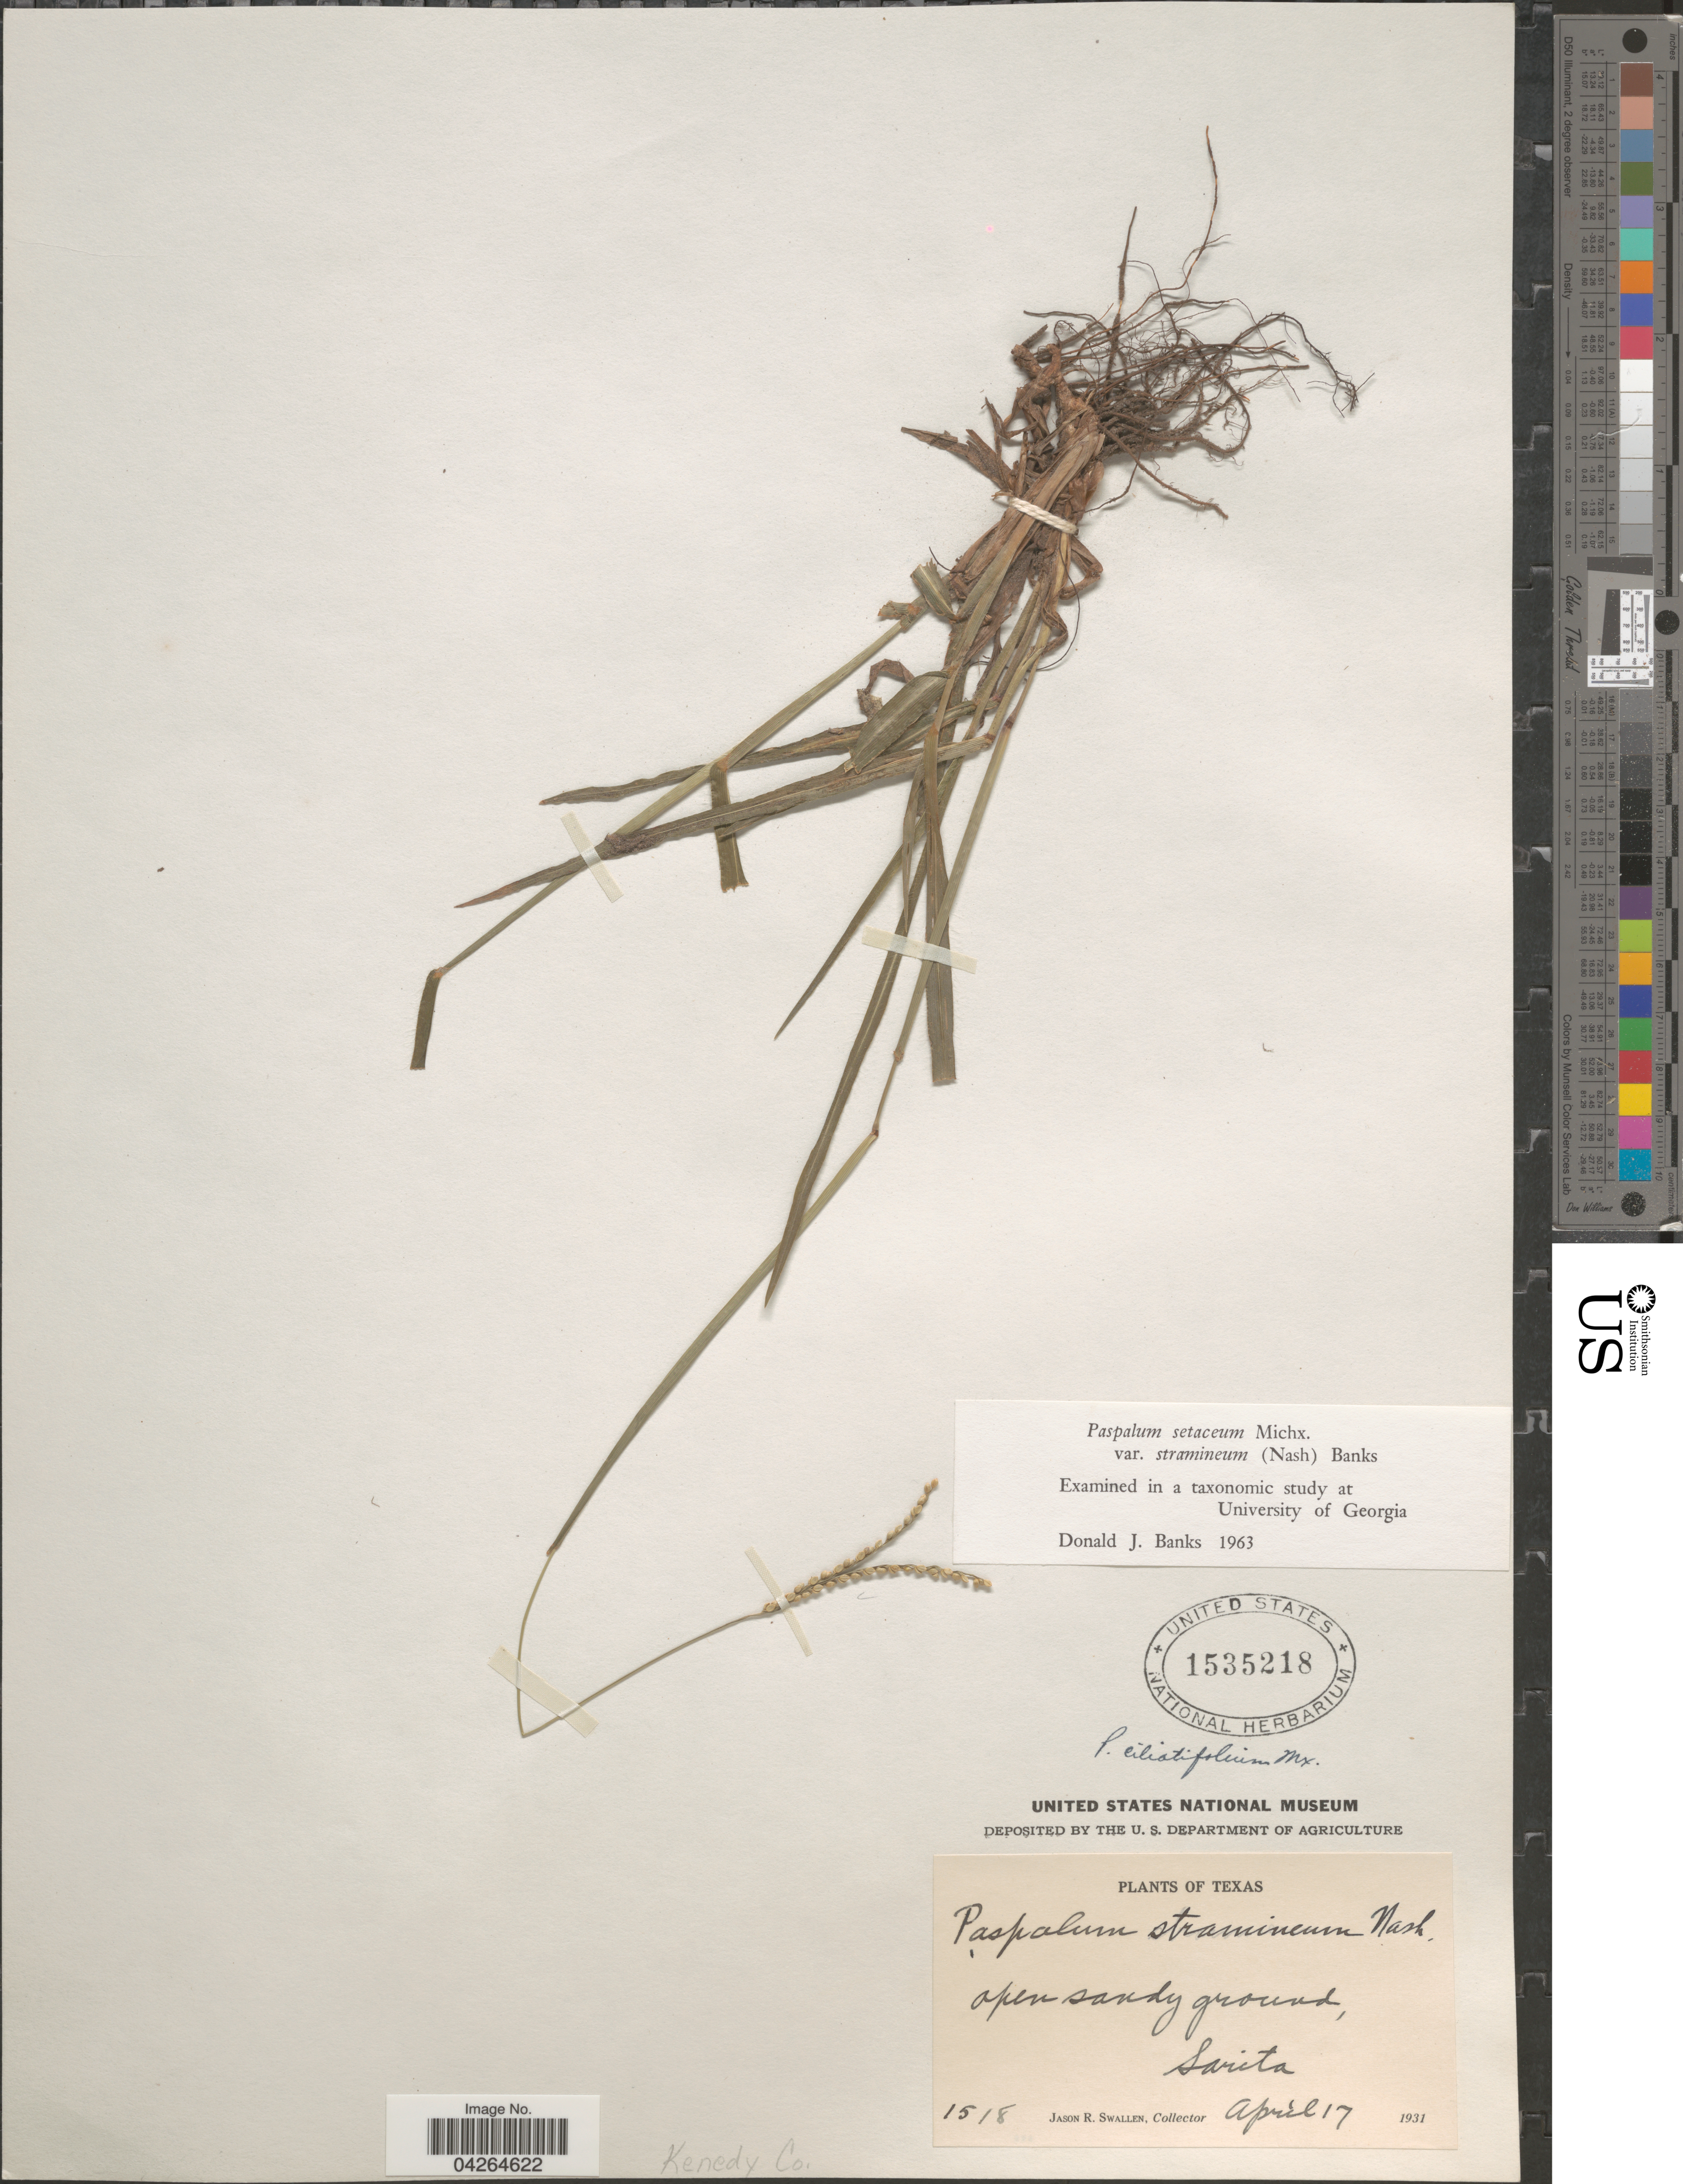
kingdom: Plantae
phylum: Tracheophyta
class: Liliopsida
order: Poales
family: Poaceae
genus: Paspalum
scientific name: Paspalum setaceum var. stramineum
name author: (Nash) D.J. Banks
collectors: J. R. Swallen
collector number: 1518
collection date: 1931-04-17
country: United States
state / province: Texas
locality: Sarita. Kenedy Co.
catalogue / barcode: US 1535218